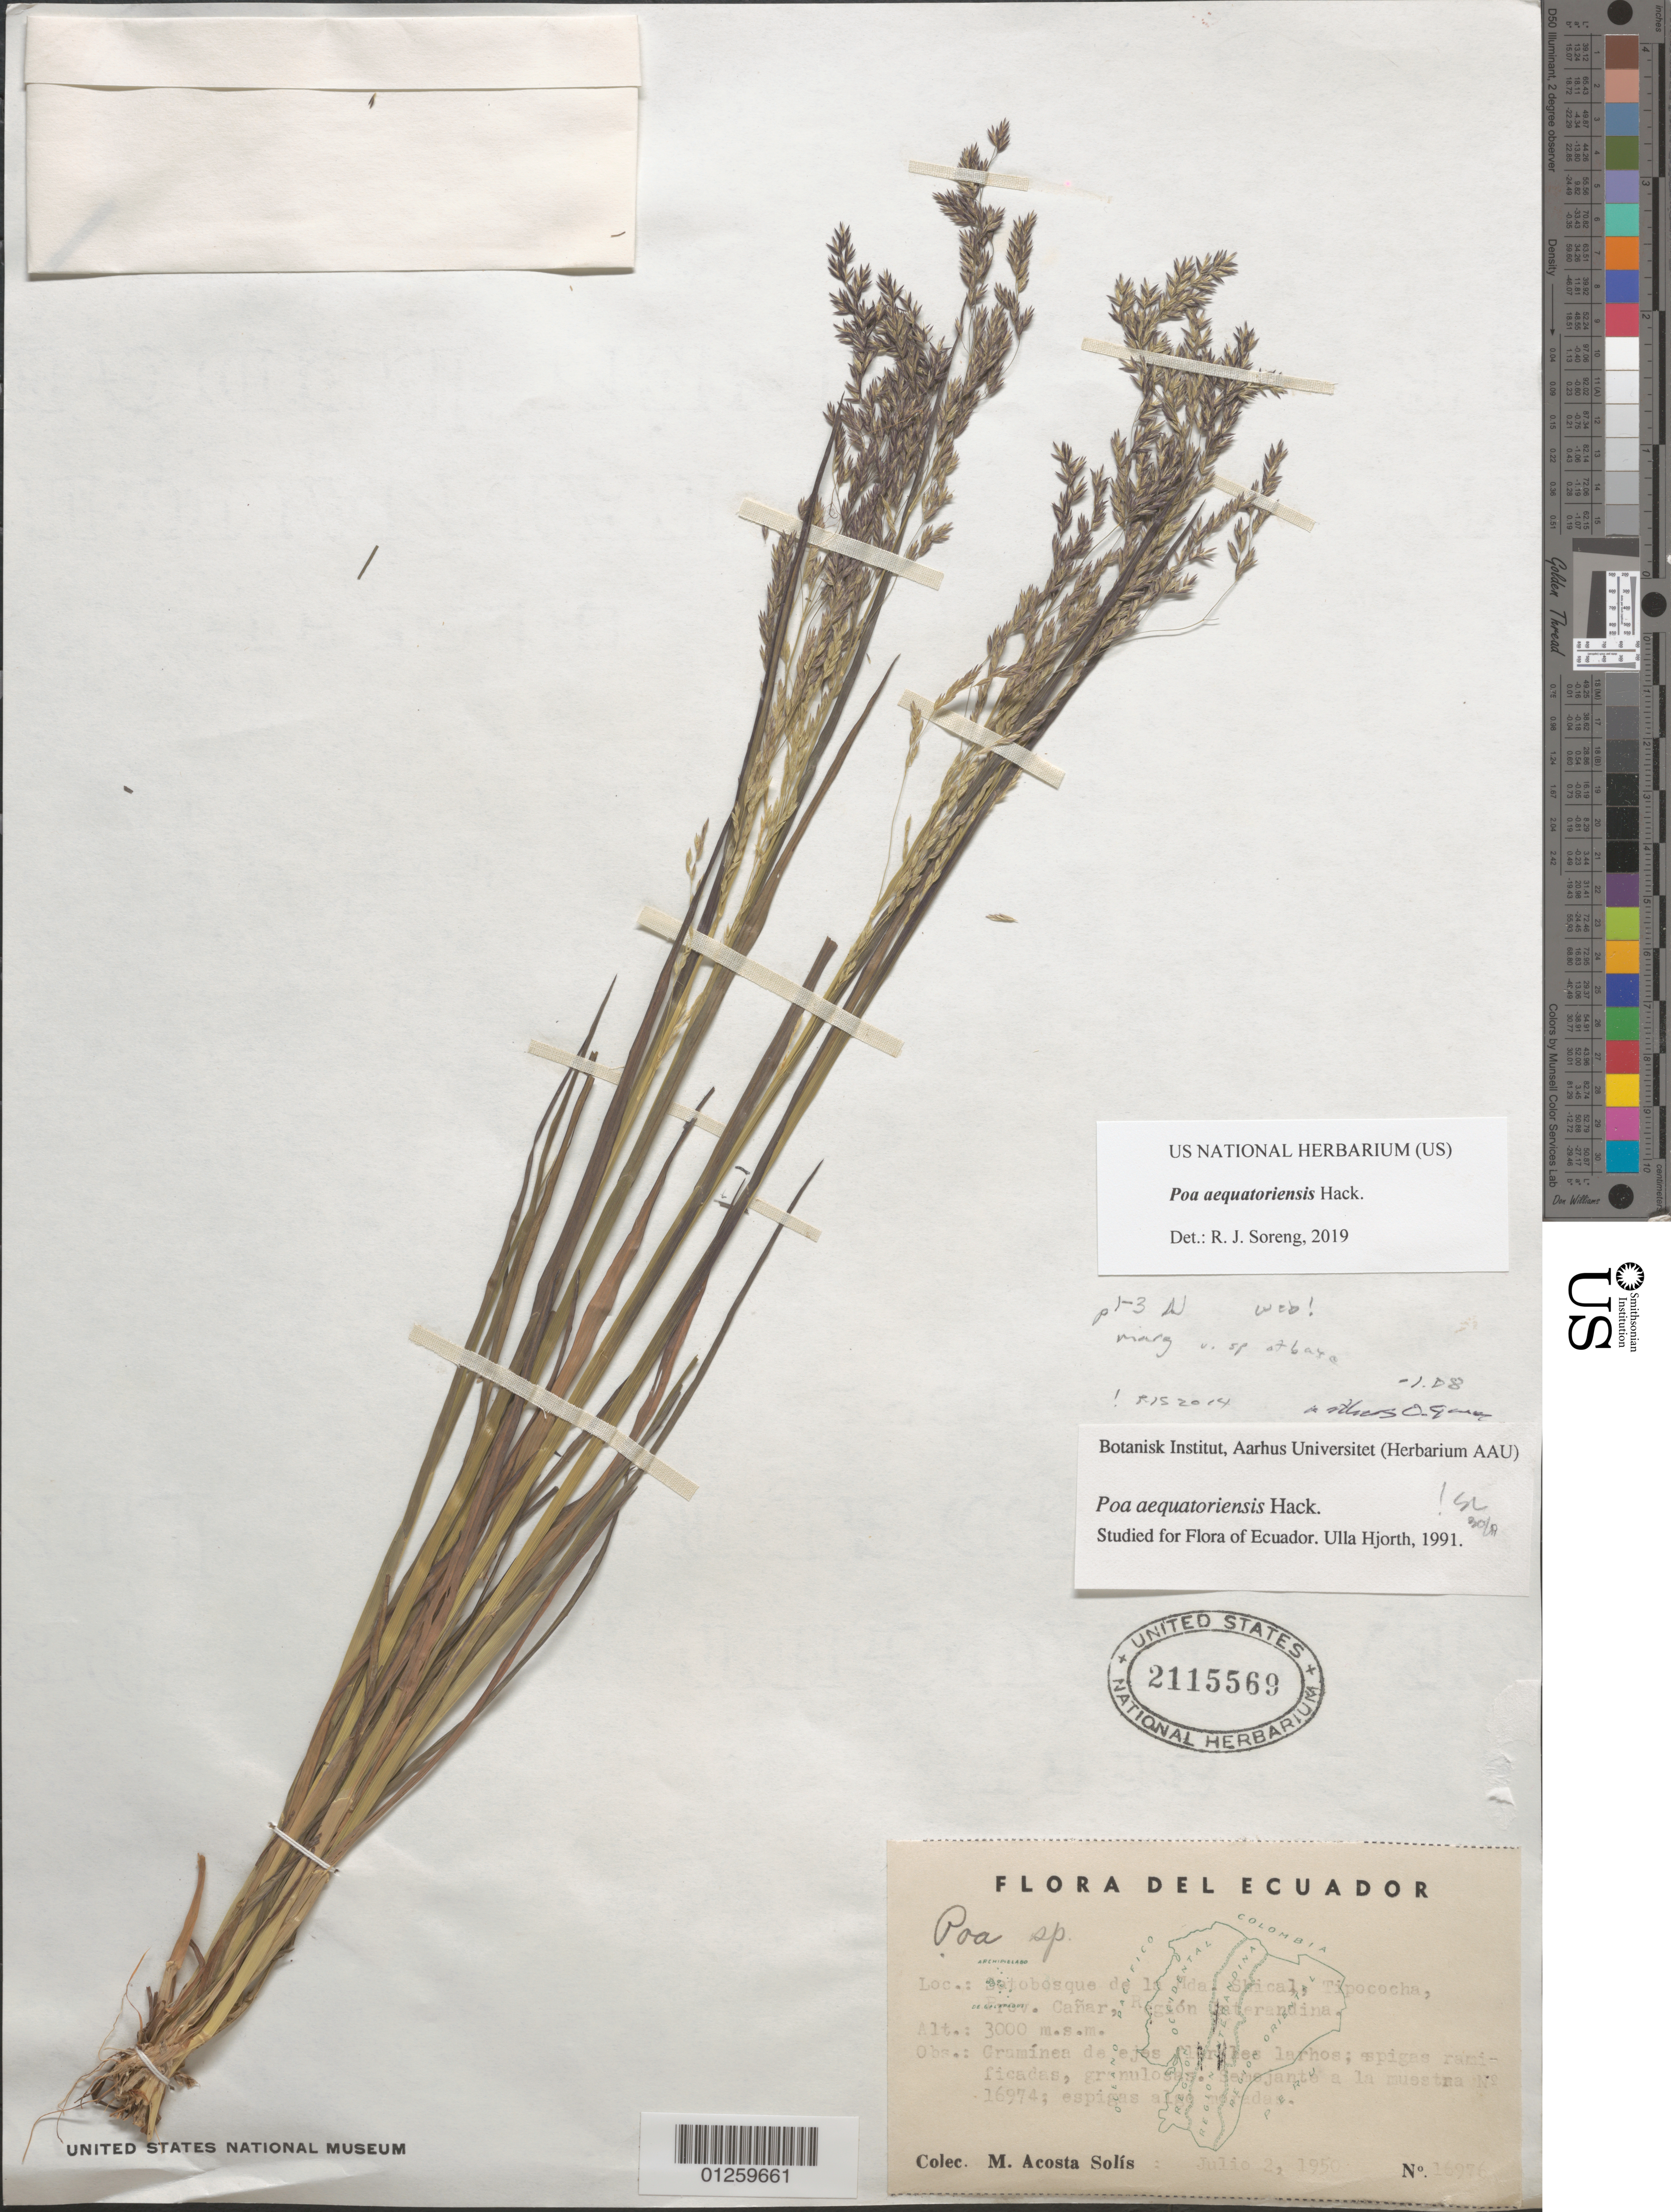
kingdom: Plantae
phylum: Tracheophyta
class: Liliopsida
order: Poales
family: Poaceae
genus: Poa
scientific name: Poa aequatoriensis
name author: Hack.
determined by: Soreng, Robert J., Research Associate (BOT), Smithsonian Institution - National Museum of Natural History (UNITED STATES)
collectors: M. Acosta Solis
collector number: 16976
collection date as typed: Julio 2, 1950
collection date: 1950-07-02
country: Ecuador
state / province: Canar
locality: Sotobosque de la Hda. Shical, Tipococha, Prov. Canar, Region Interandina.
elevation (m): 3000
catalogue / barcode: US 2115569